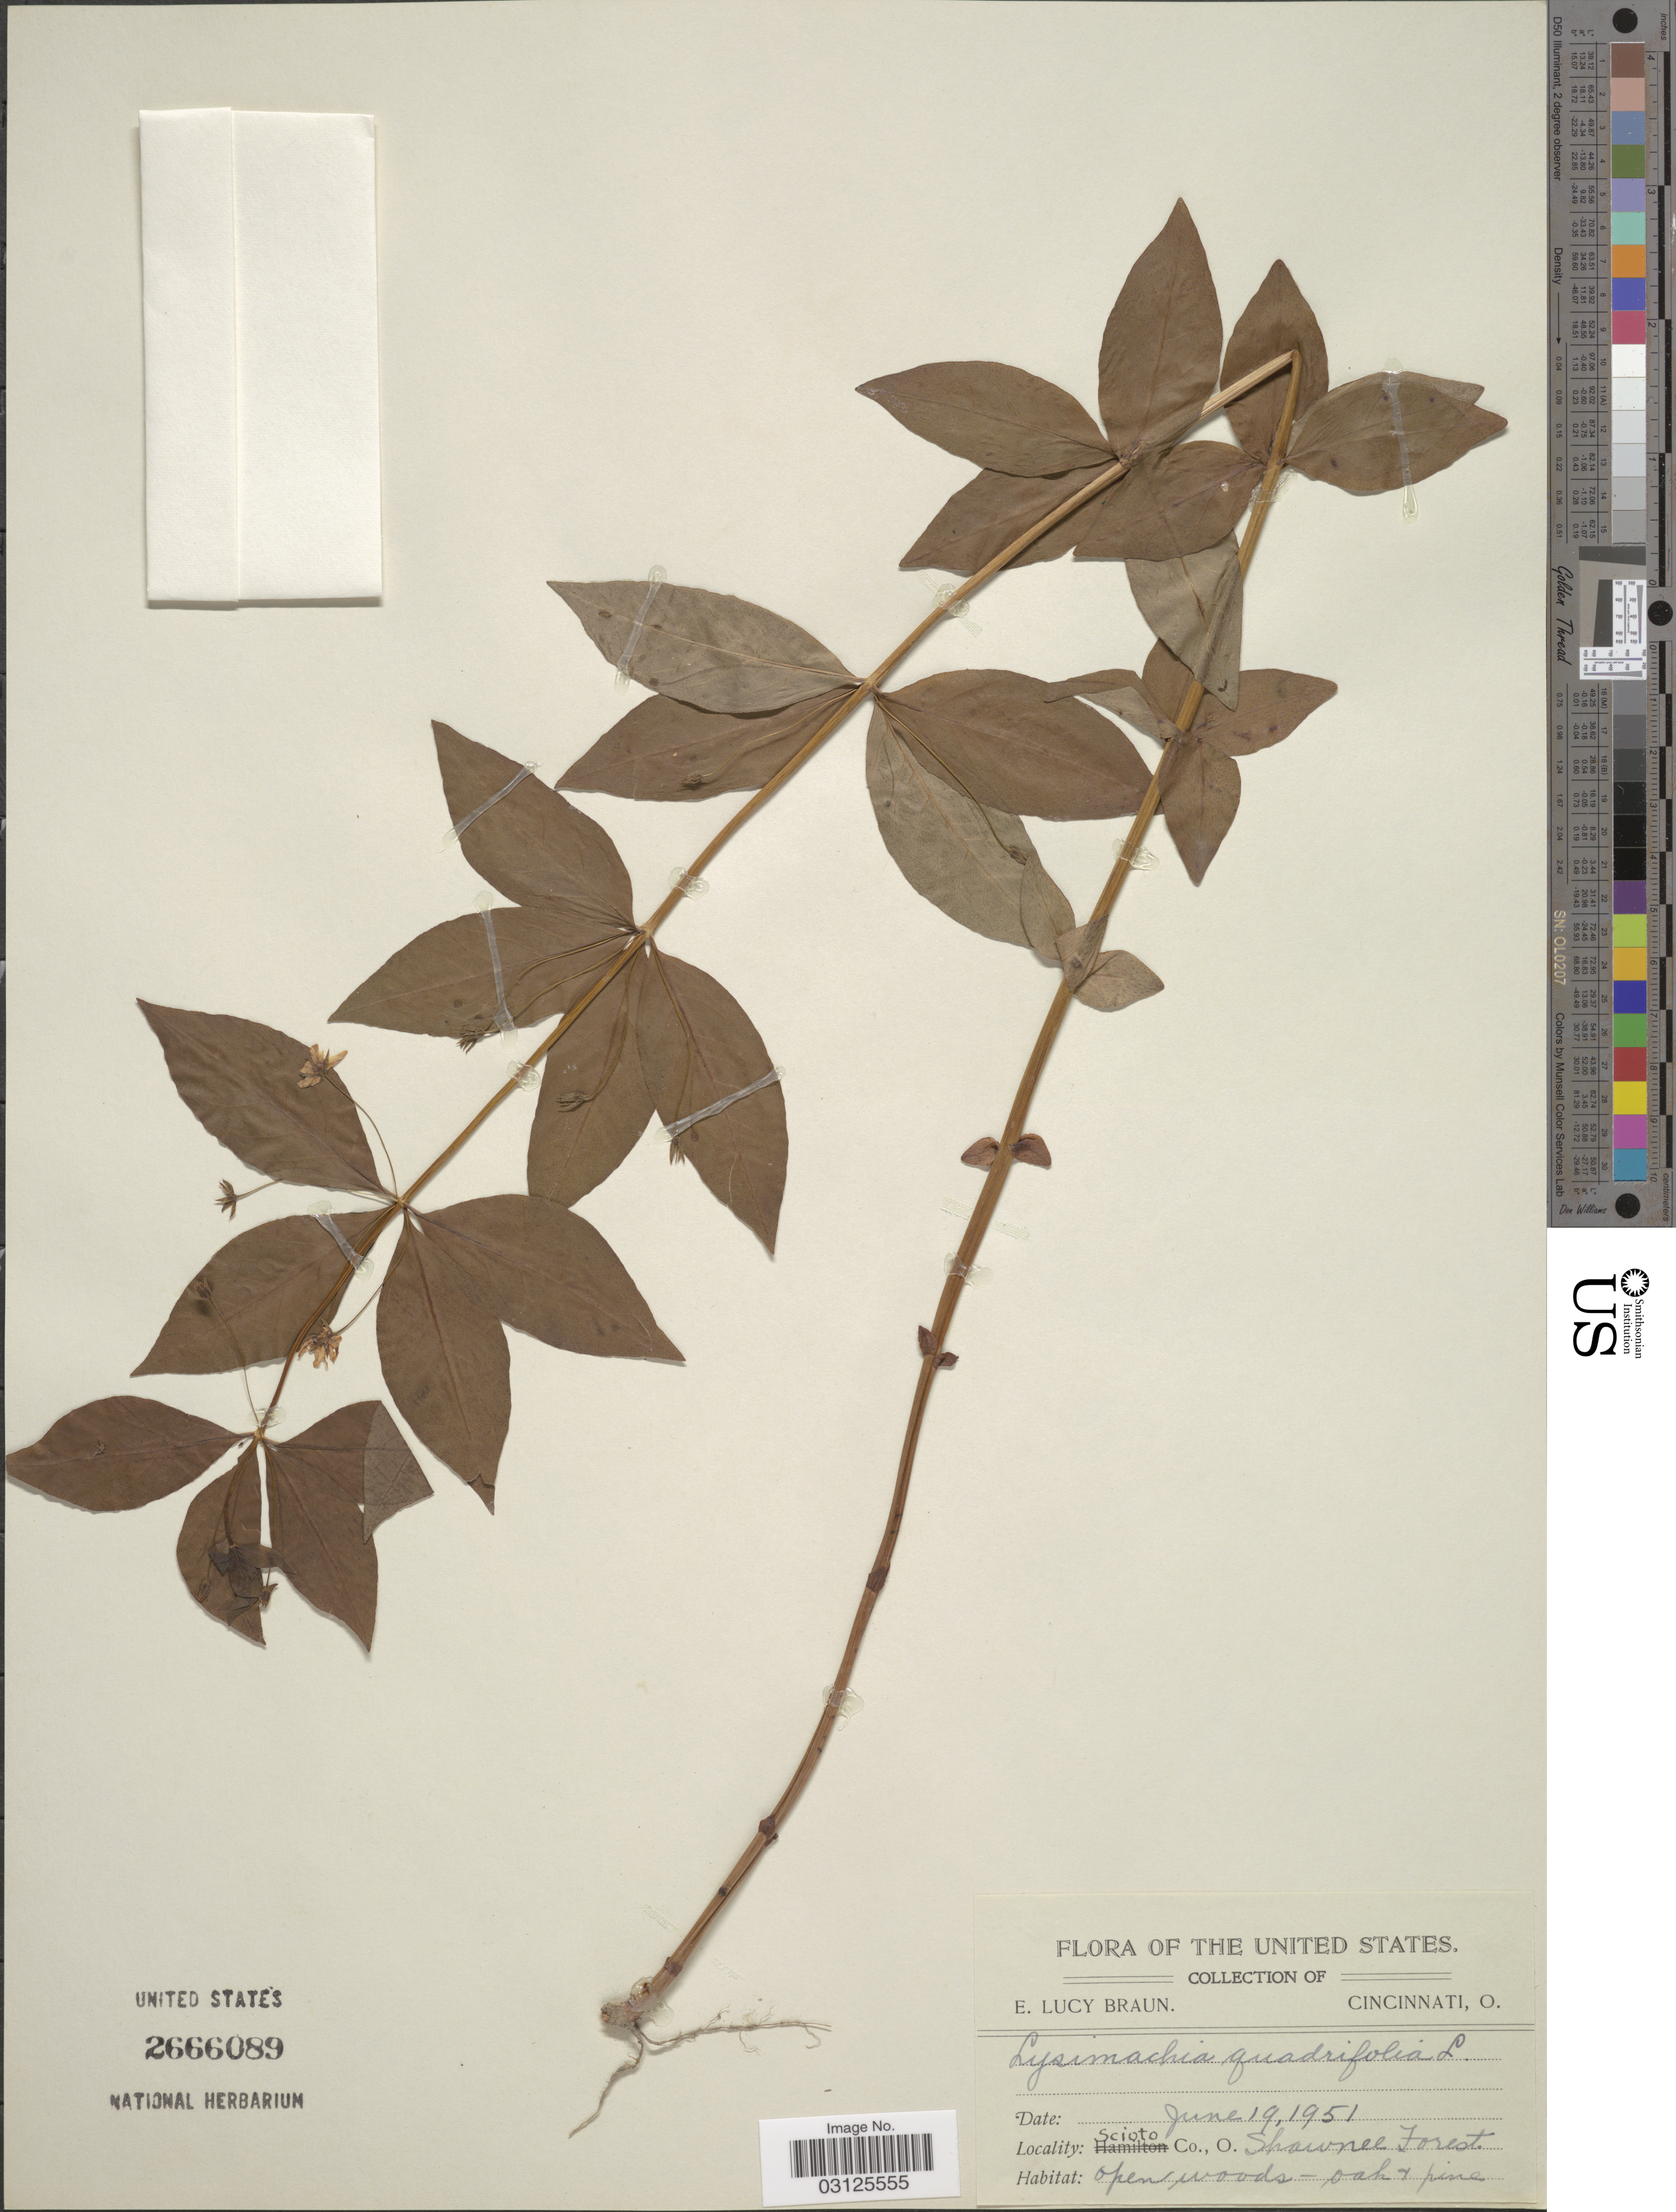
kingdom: Plantae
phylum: Tracheophyta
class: Magnoliopsida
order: Ericales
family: Primulaceae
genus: Lysimachia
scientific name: Lysimachia quadrifolia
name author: L.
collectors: E. L. Braun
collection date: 1951-06-19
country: United States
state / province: Ohio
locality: Scioto Co., Shawnee Forest.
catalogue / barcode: US 2666089